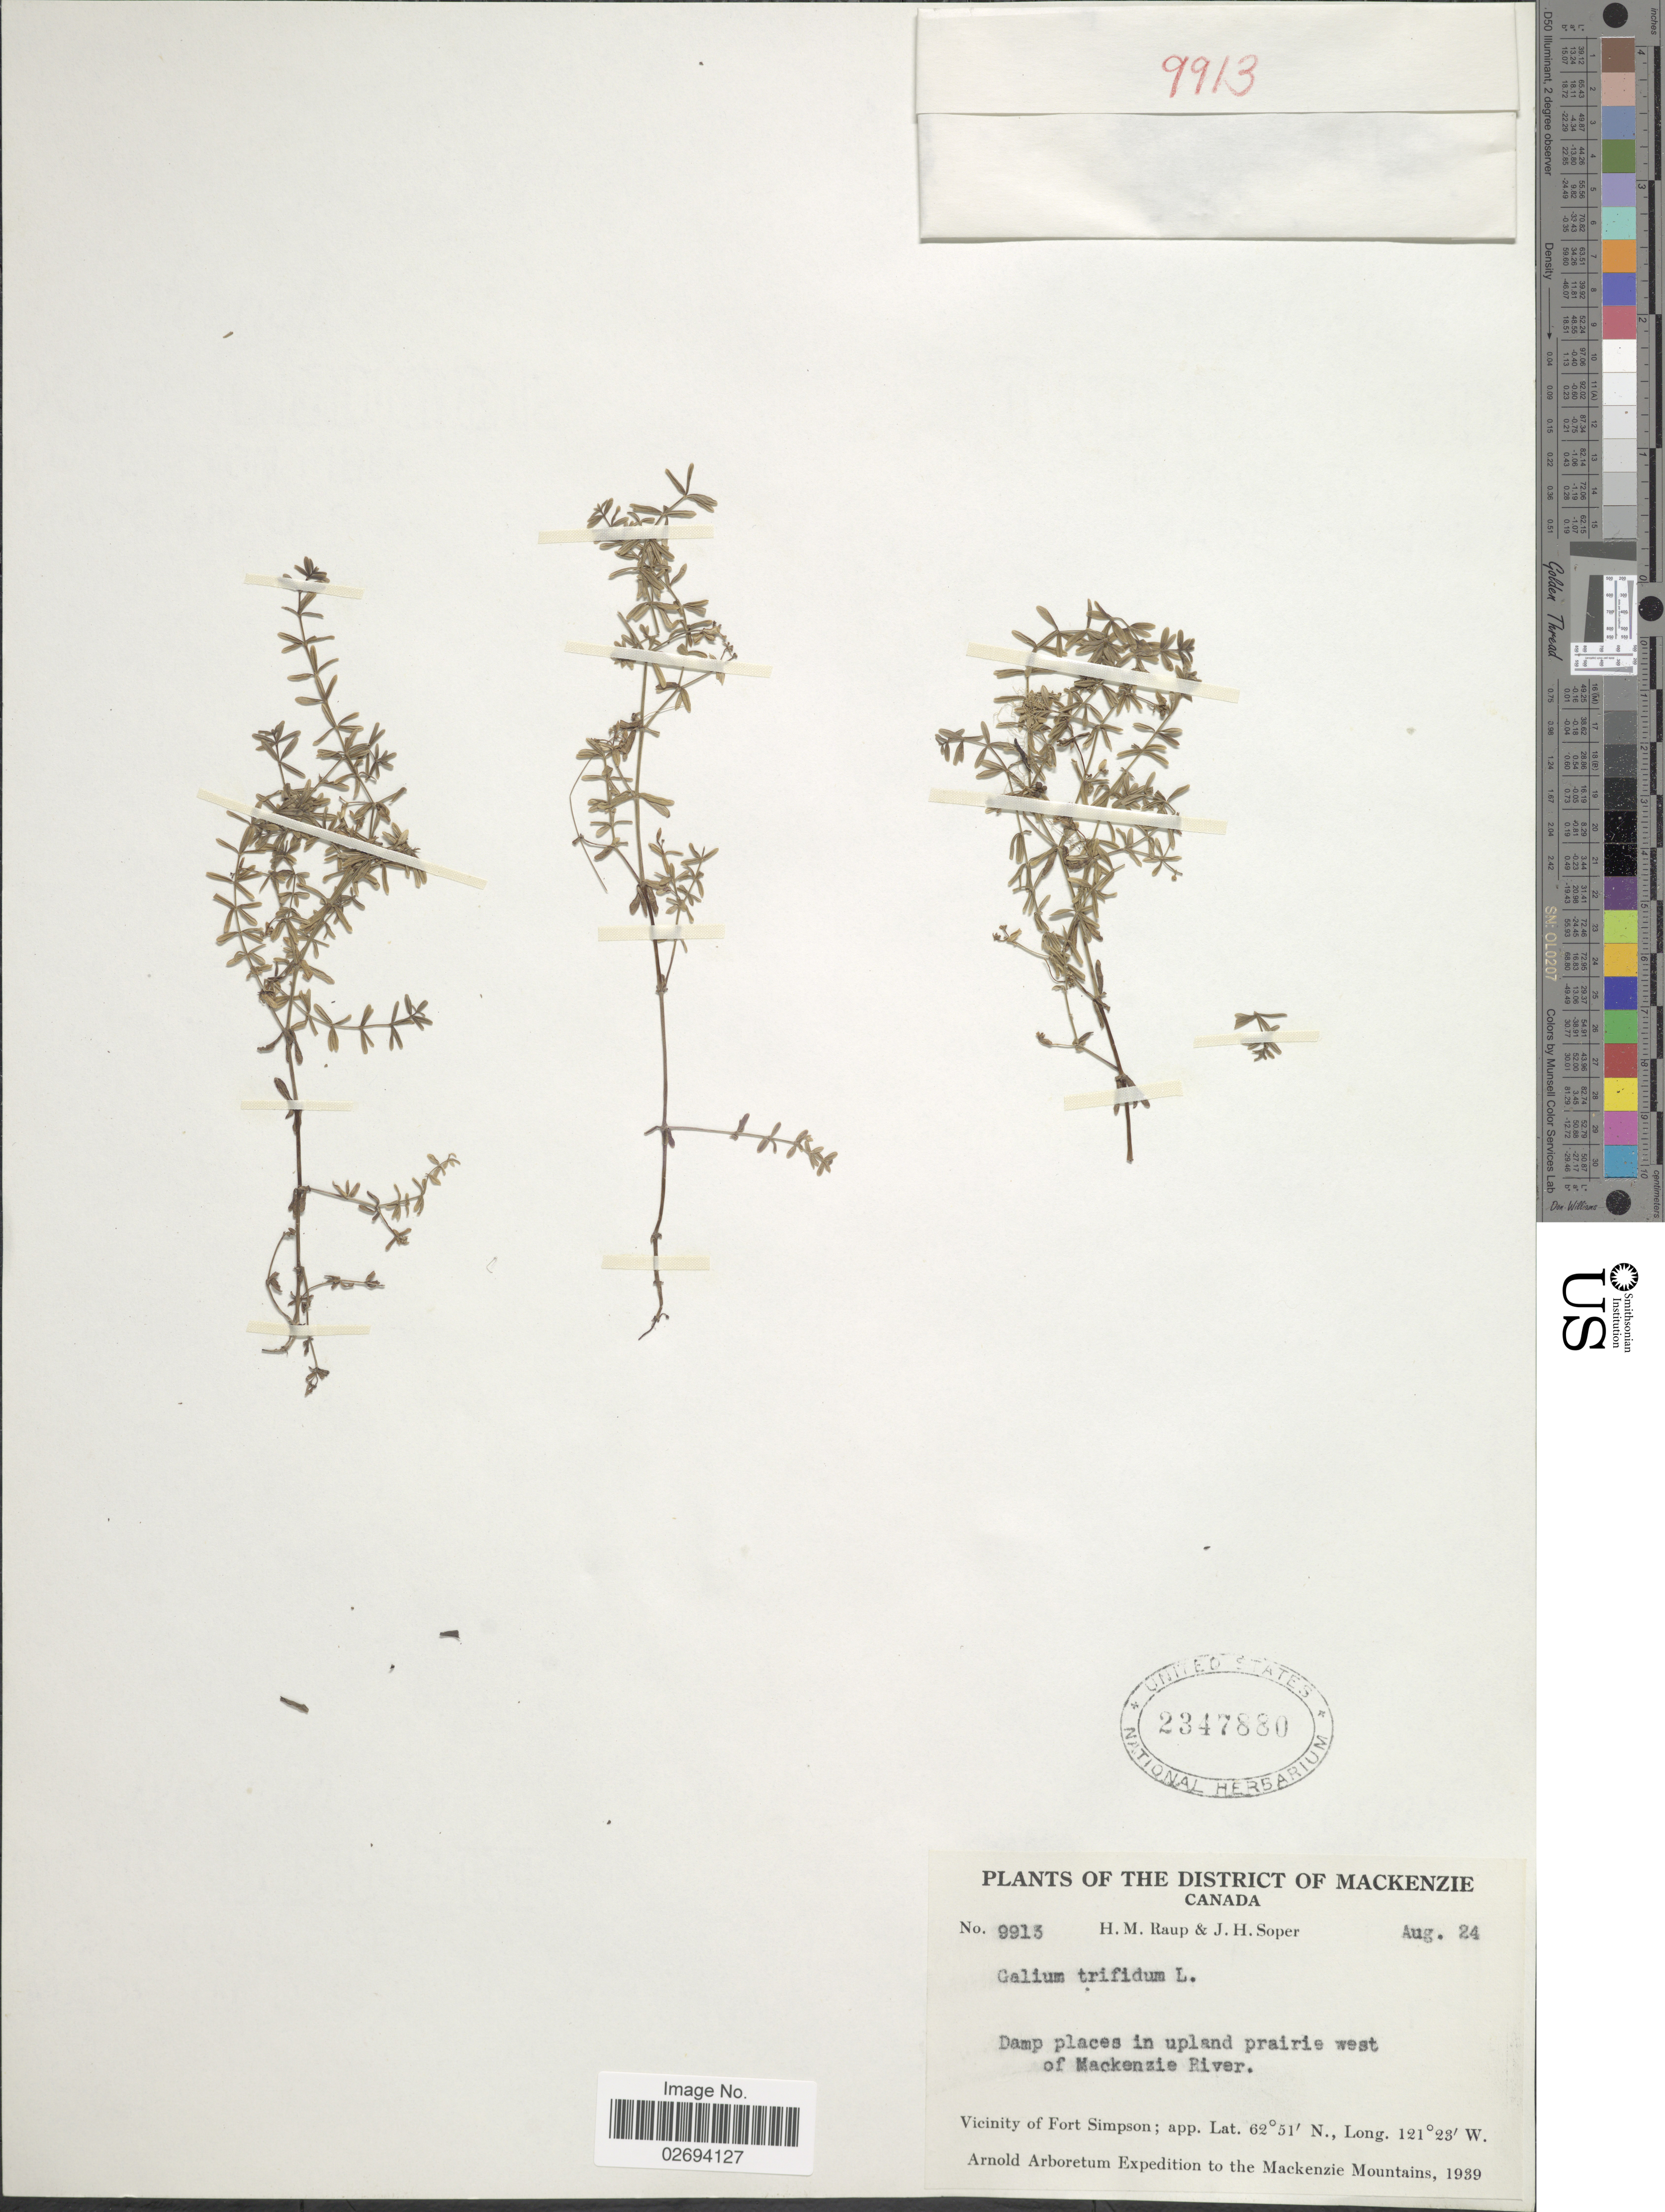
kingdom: Plantae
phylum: Tracheophyta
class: Magnoliopsida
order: Gentianales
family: Rubiaceae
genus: Galium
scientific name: Galium trifidum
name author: L.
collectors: H. Raup & J. H. Soper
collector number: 9913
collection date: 1939-08-24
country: Canada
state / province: British Columbia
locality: The District of Mackenzie, damp places in upland prairie west of Mackenzie River, Vicinity of Fort Simpson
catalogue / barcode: US 2347880